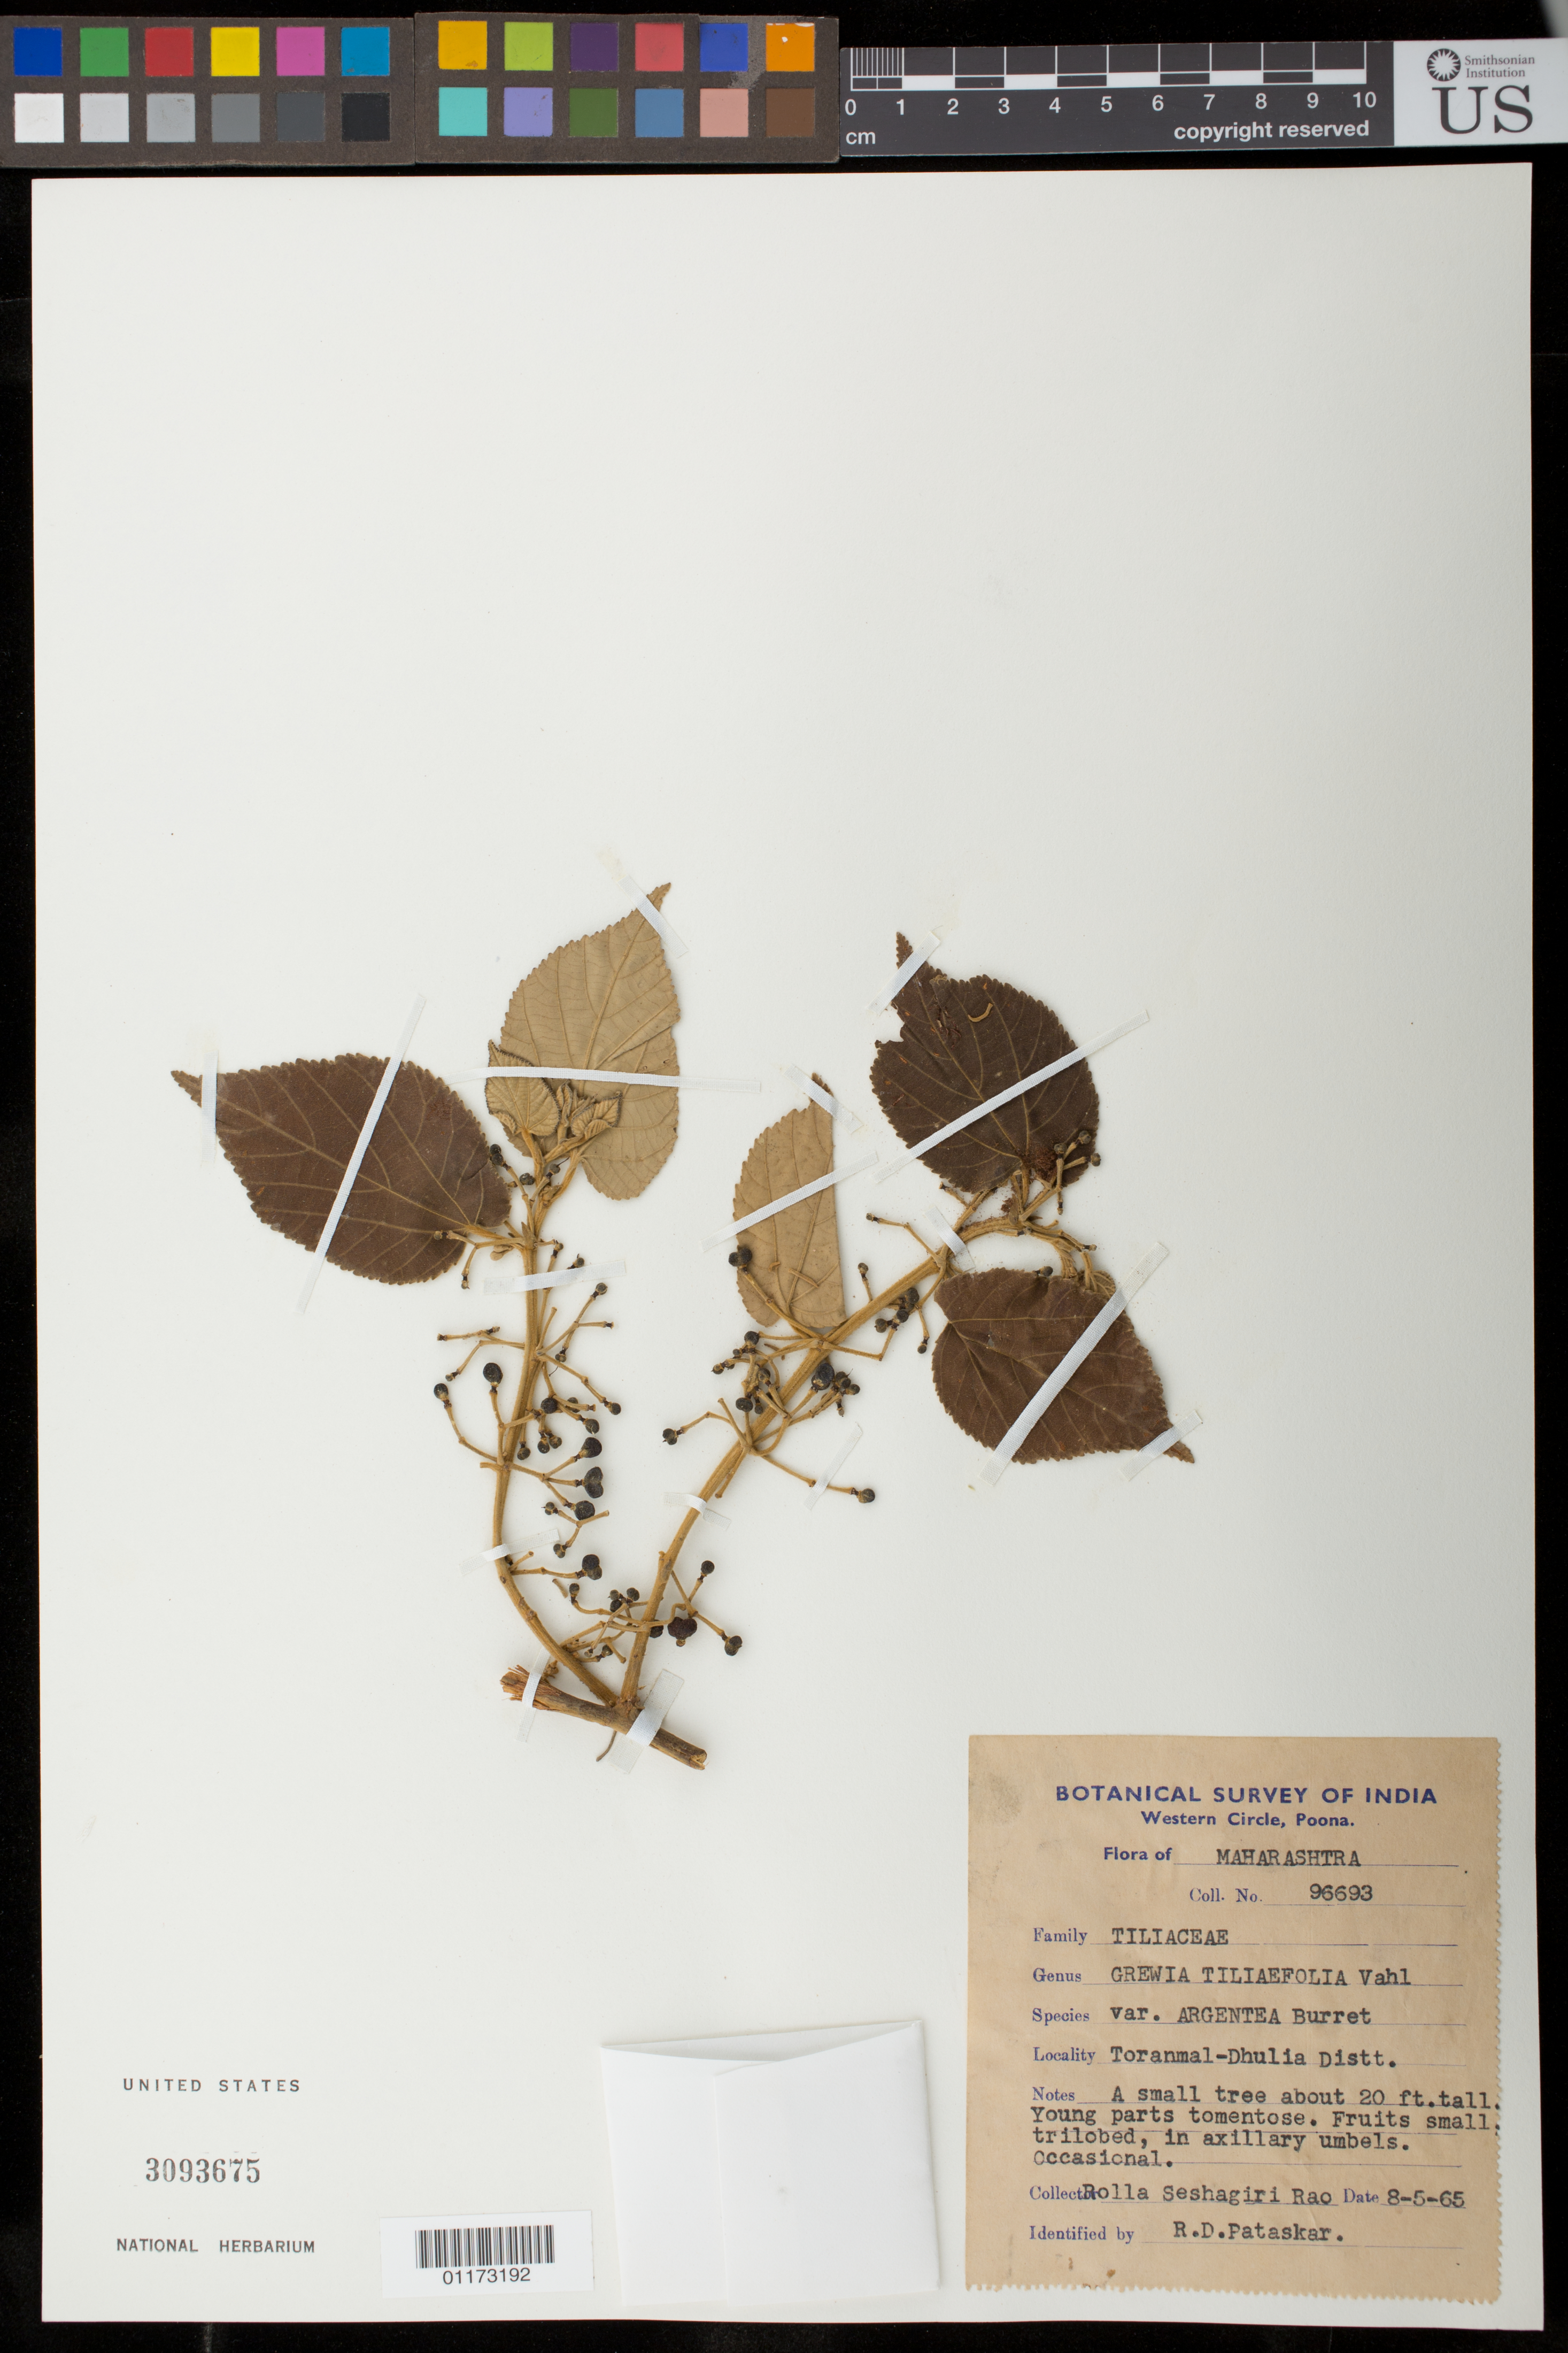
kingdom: Plantae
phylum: Tracheophyta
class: Magnoliopsida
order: Malvales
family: Malvaceae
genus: Grewia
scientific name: Grewia tiliifolia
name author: Vahl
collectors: R. S. Rao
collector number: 96693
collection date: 1965-05-08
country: India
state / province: Maharashtra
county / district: Poona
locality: Western Circle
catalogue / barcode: US 3093675